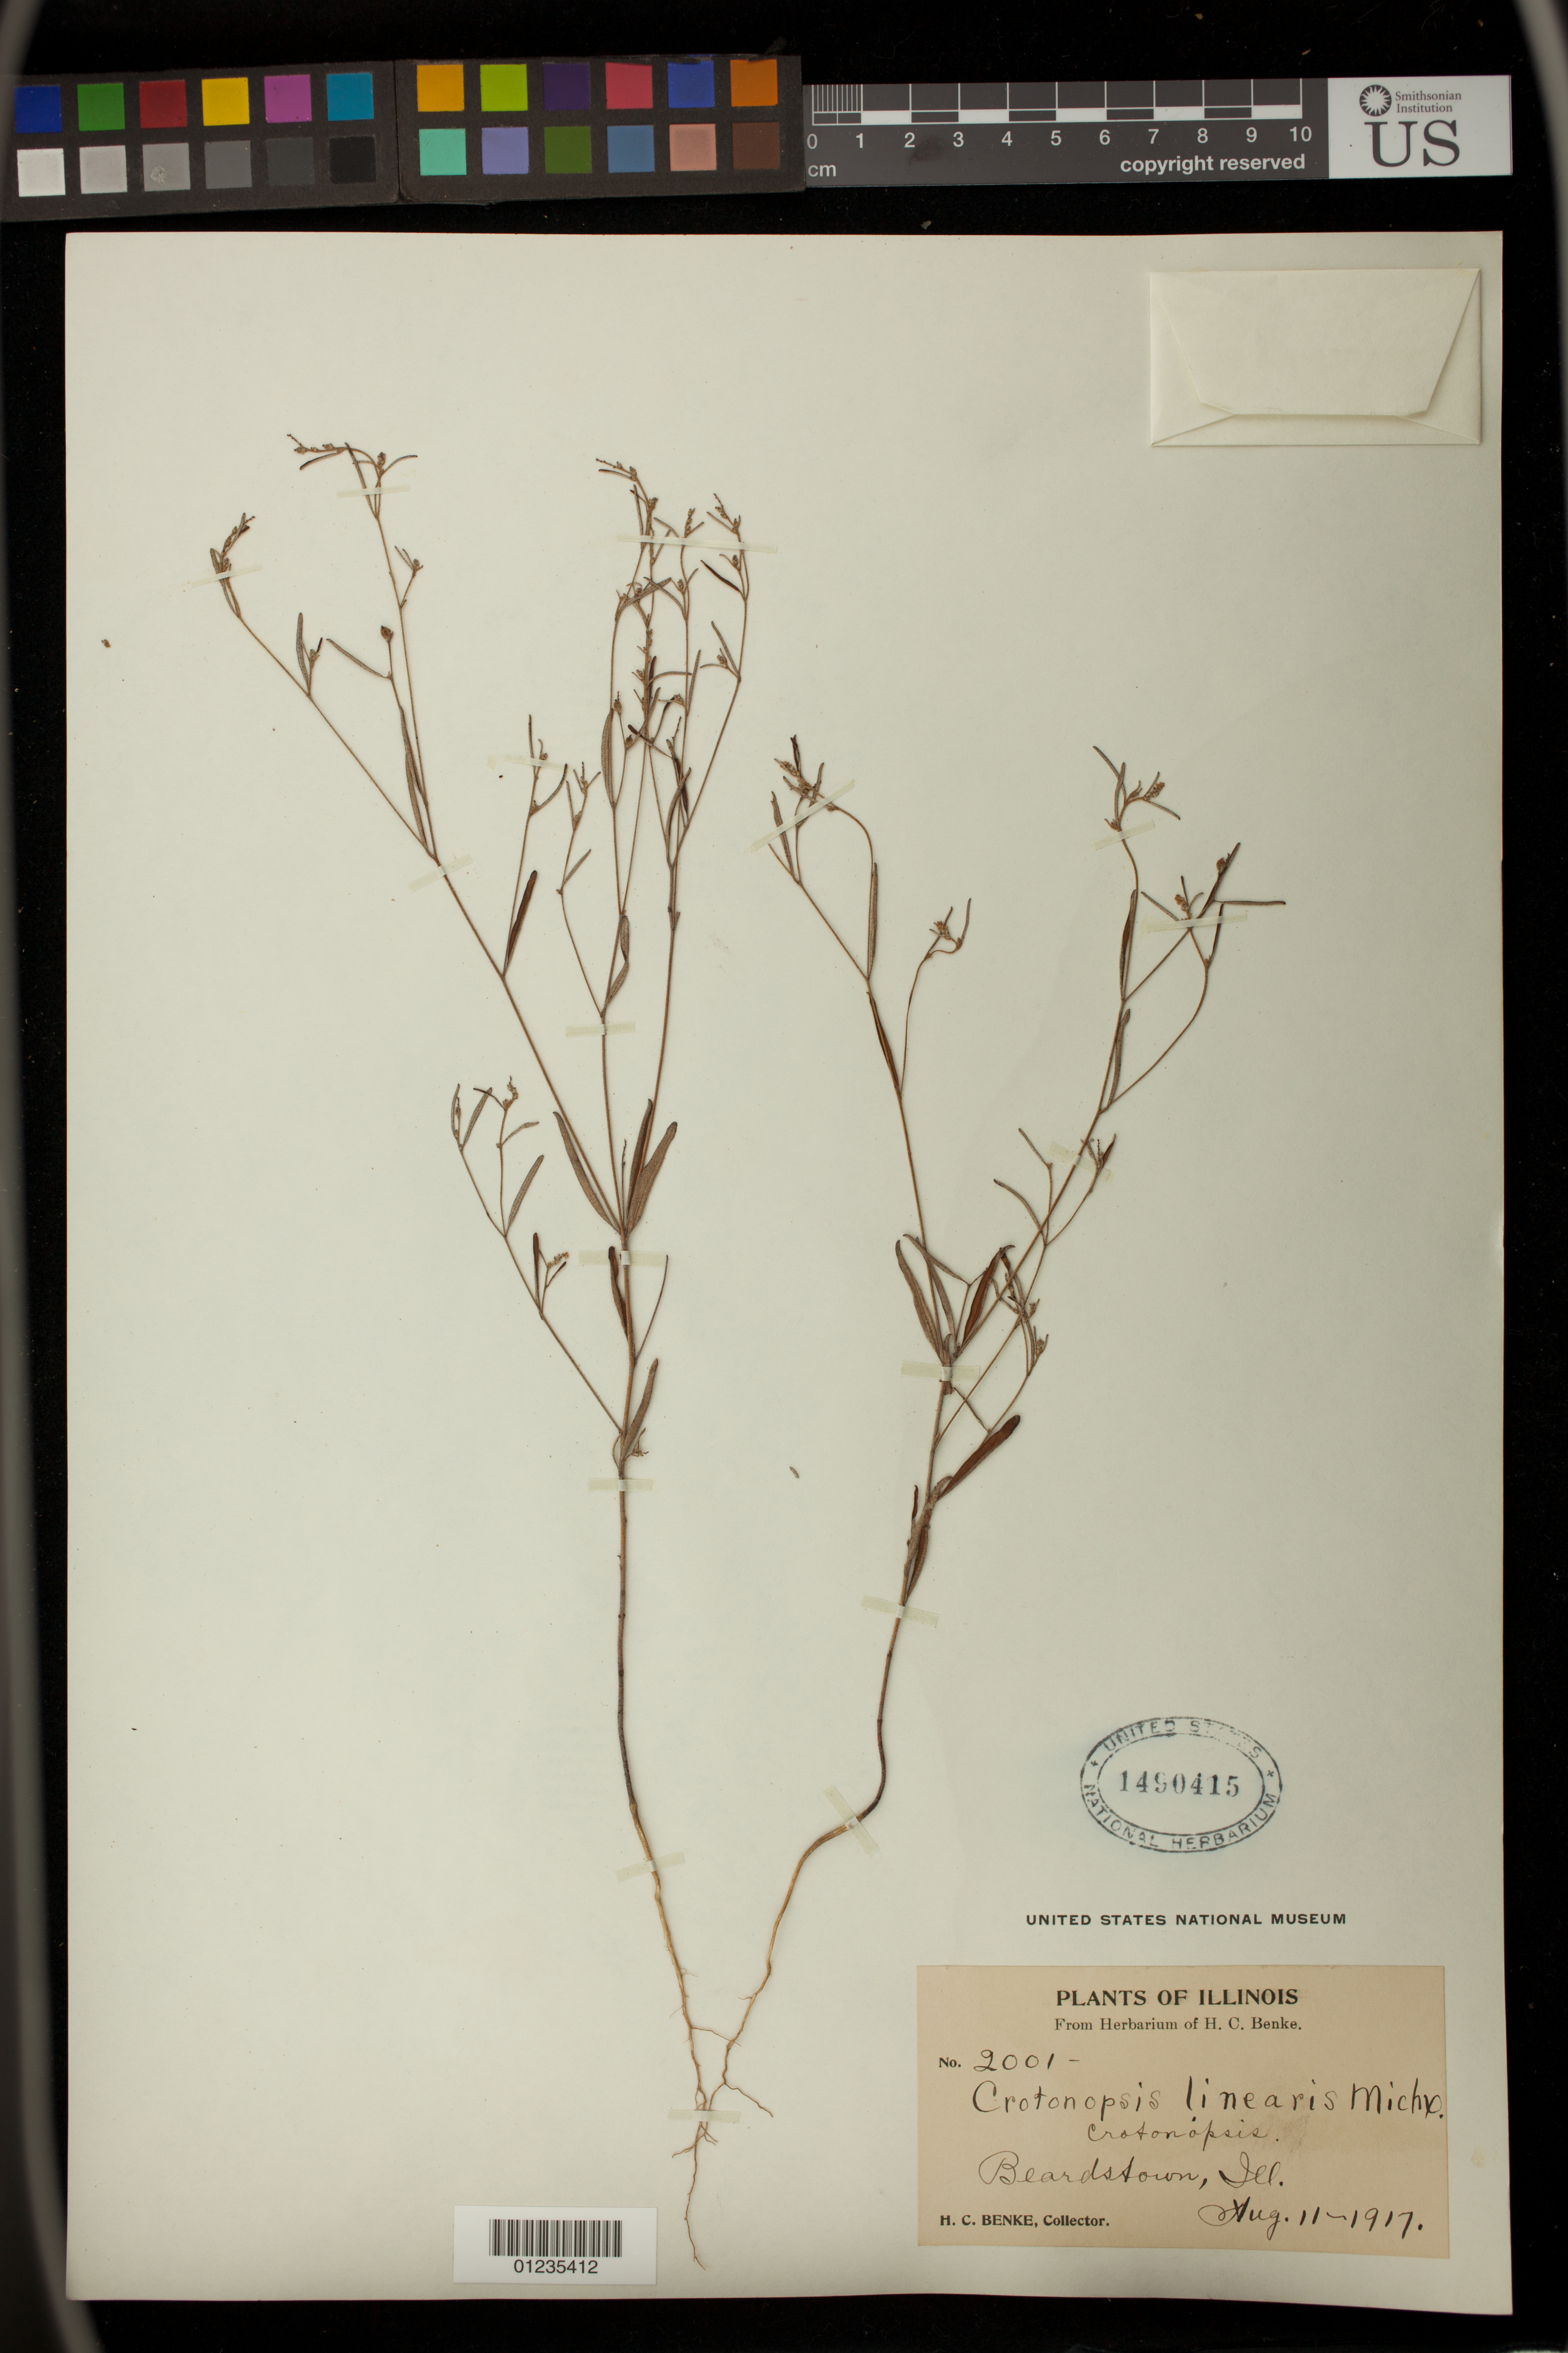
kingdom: Plantae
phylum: Tracheophyta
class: Magnoliopsida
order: Malpighiales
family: Euphorbiaceae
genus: Crotonopsis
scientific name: Crotonopsis linearis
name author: Michx.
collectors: H. Benke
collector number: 2001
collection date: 1917-08-11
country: United States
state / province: Illinois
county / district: Cass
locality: Beardstown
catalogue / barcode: US 1490415